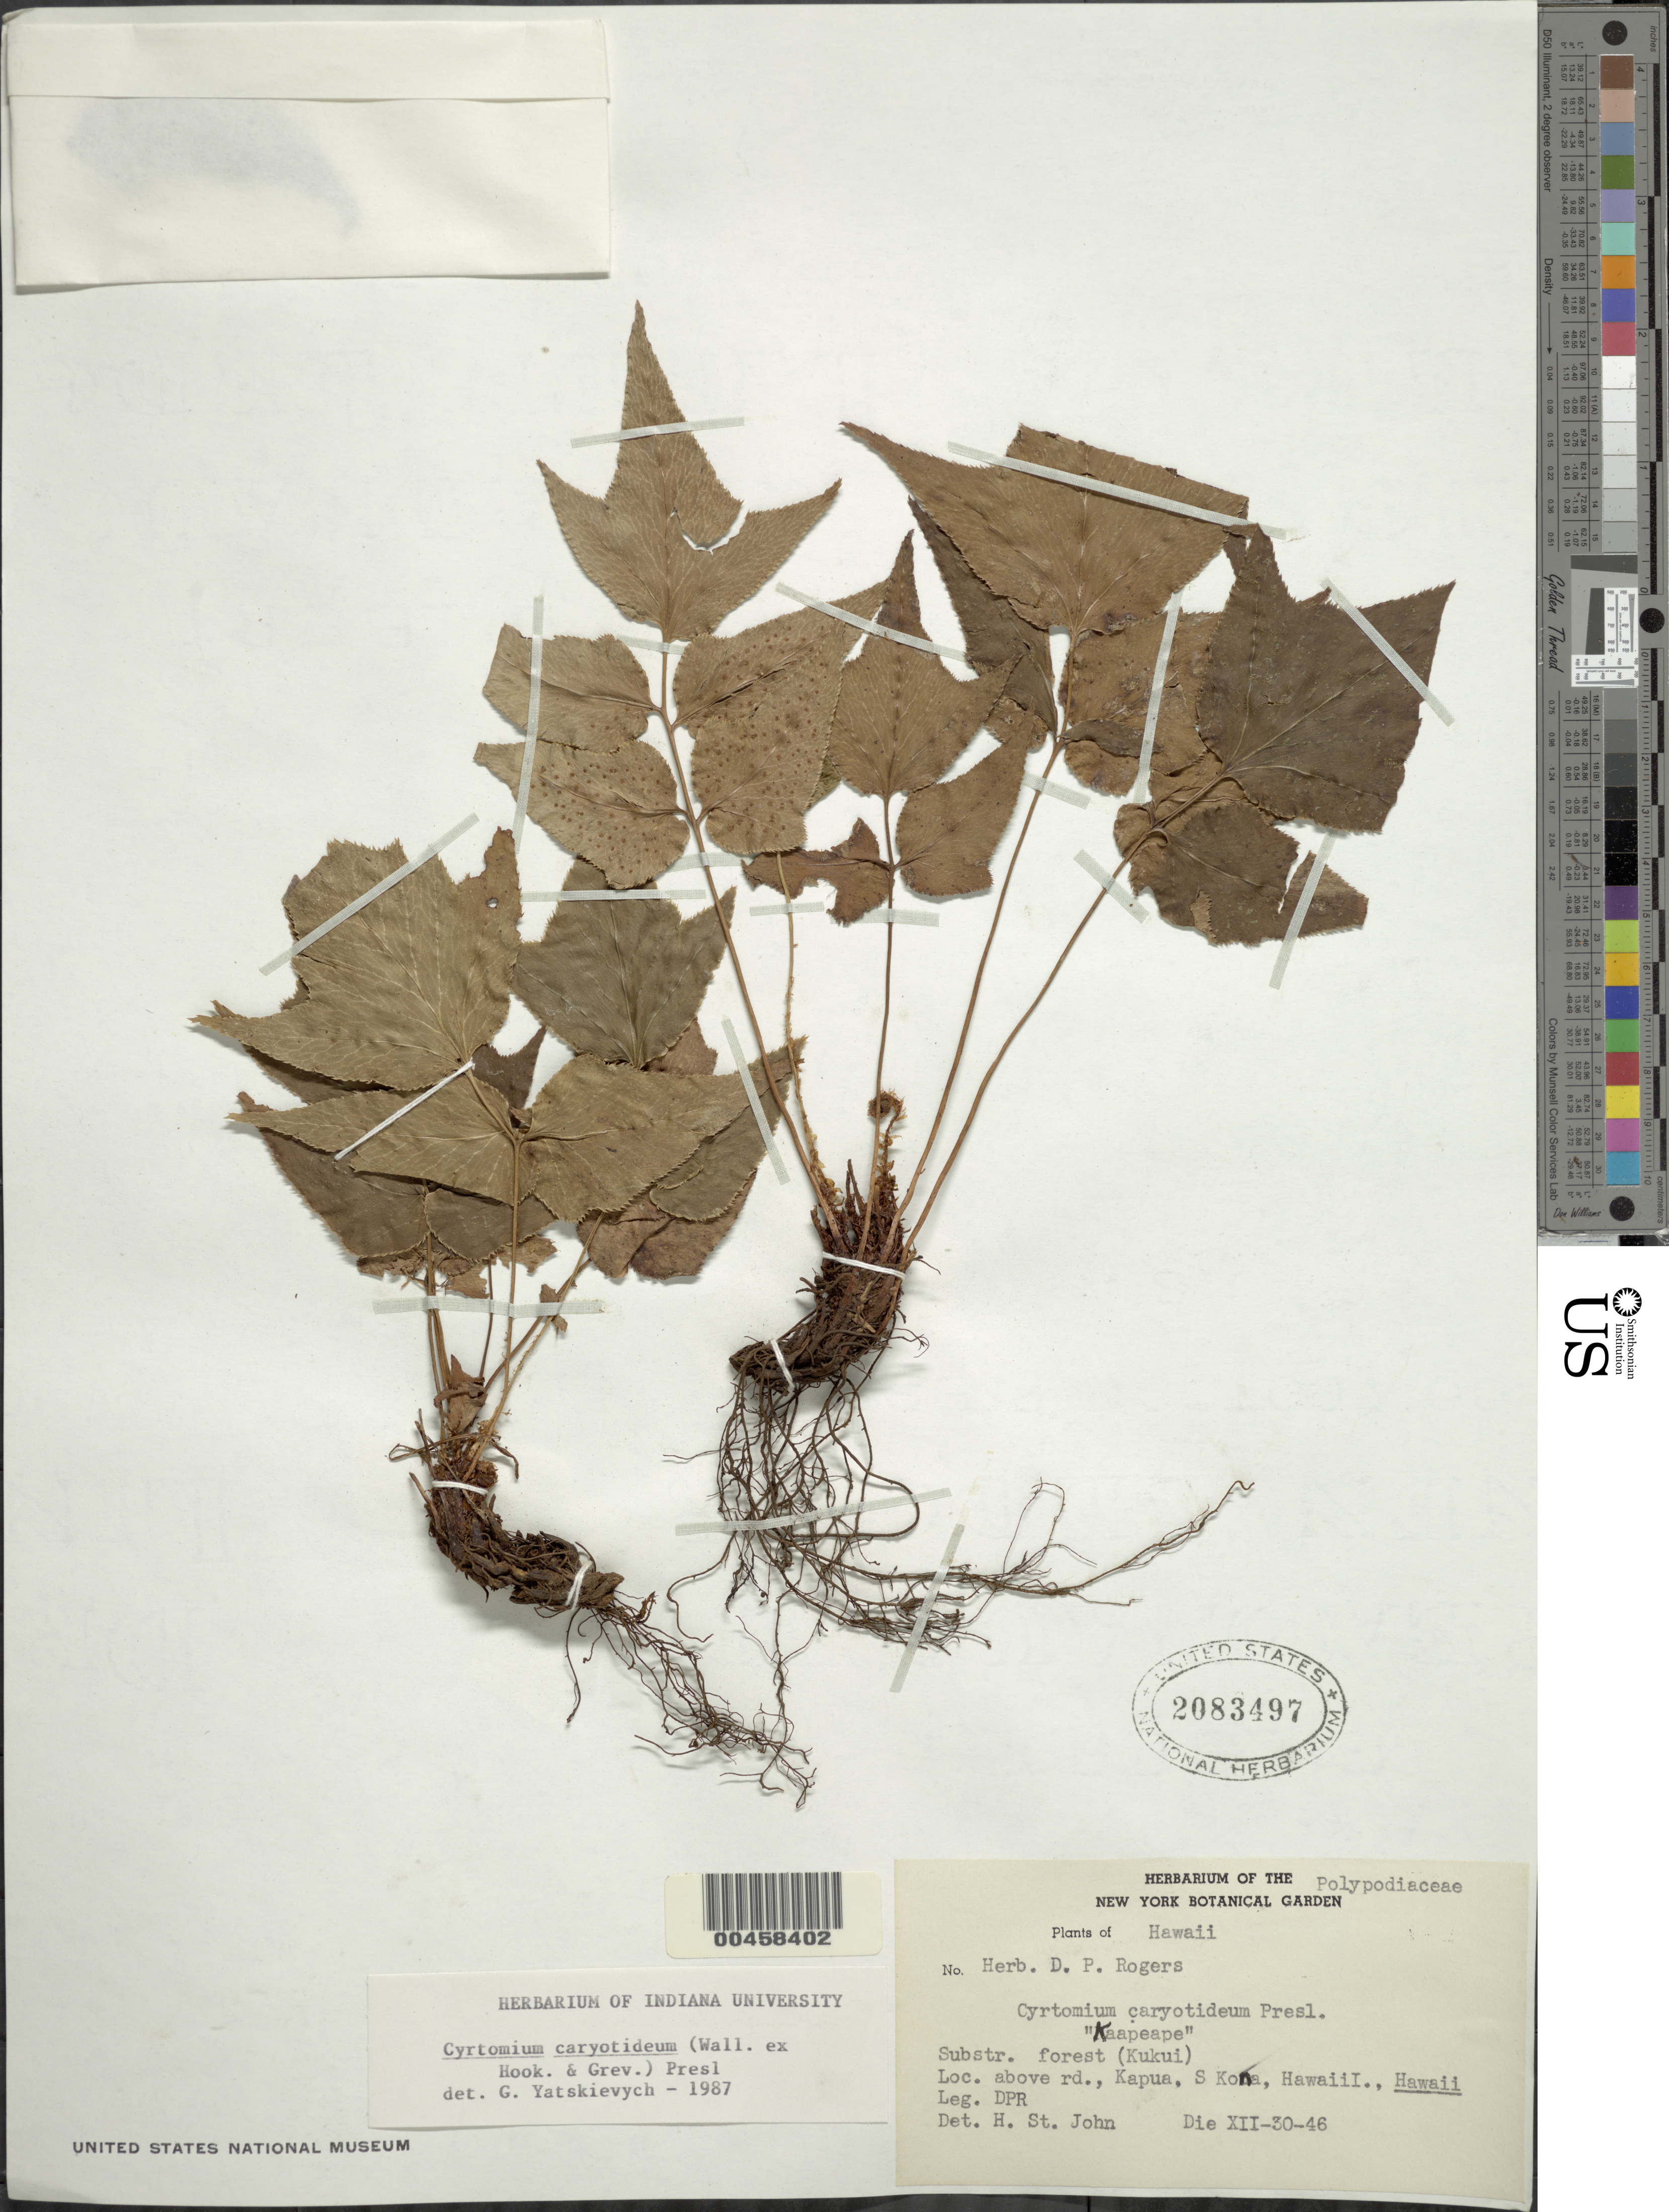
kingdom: Plantae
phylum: Tracheophyta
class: Polypodiopsida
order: Polypodiales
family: Dryopteridaceae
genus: Cyrtomium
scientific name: Cyrtomium caryotideum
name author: (Wall. ex Hook. & Grev.) C. Presl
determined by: Yatskievych, G.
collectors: D. Rogers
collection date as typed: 30 Dec 1946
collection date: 1946-12-30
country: United States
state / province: Hawaii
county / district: Hawaii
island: Hawaii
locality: Above rd., Kapua, S Kona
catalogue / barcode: US 2083497